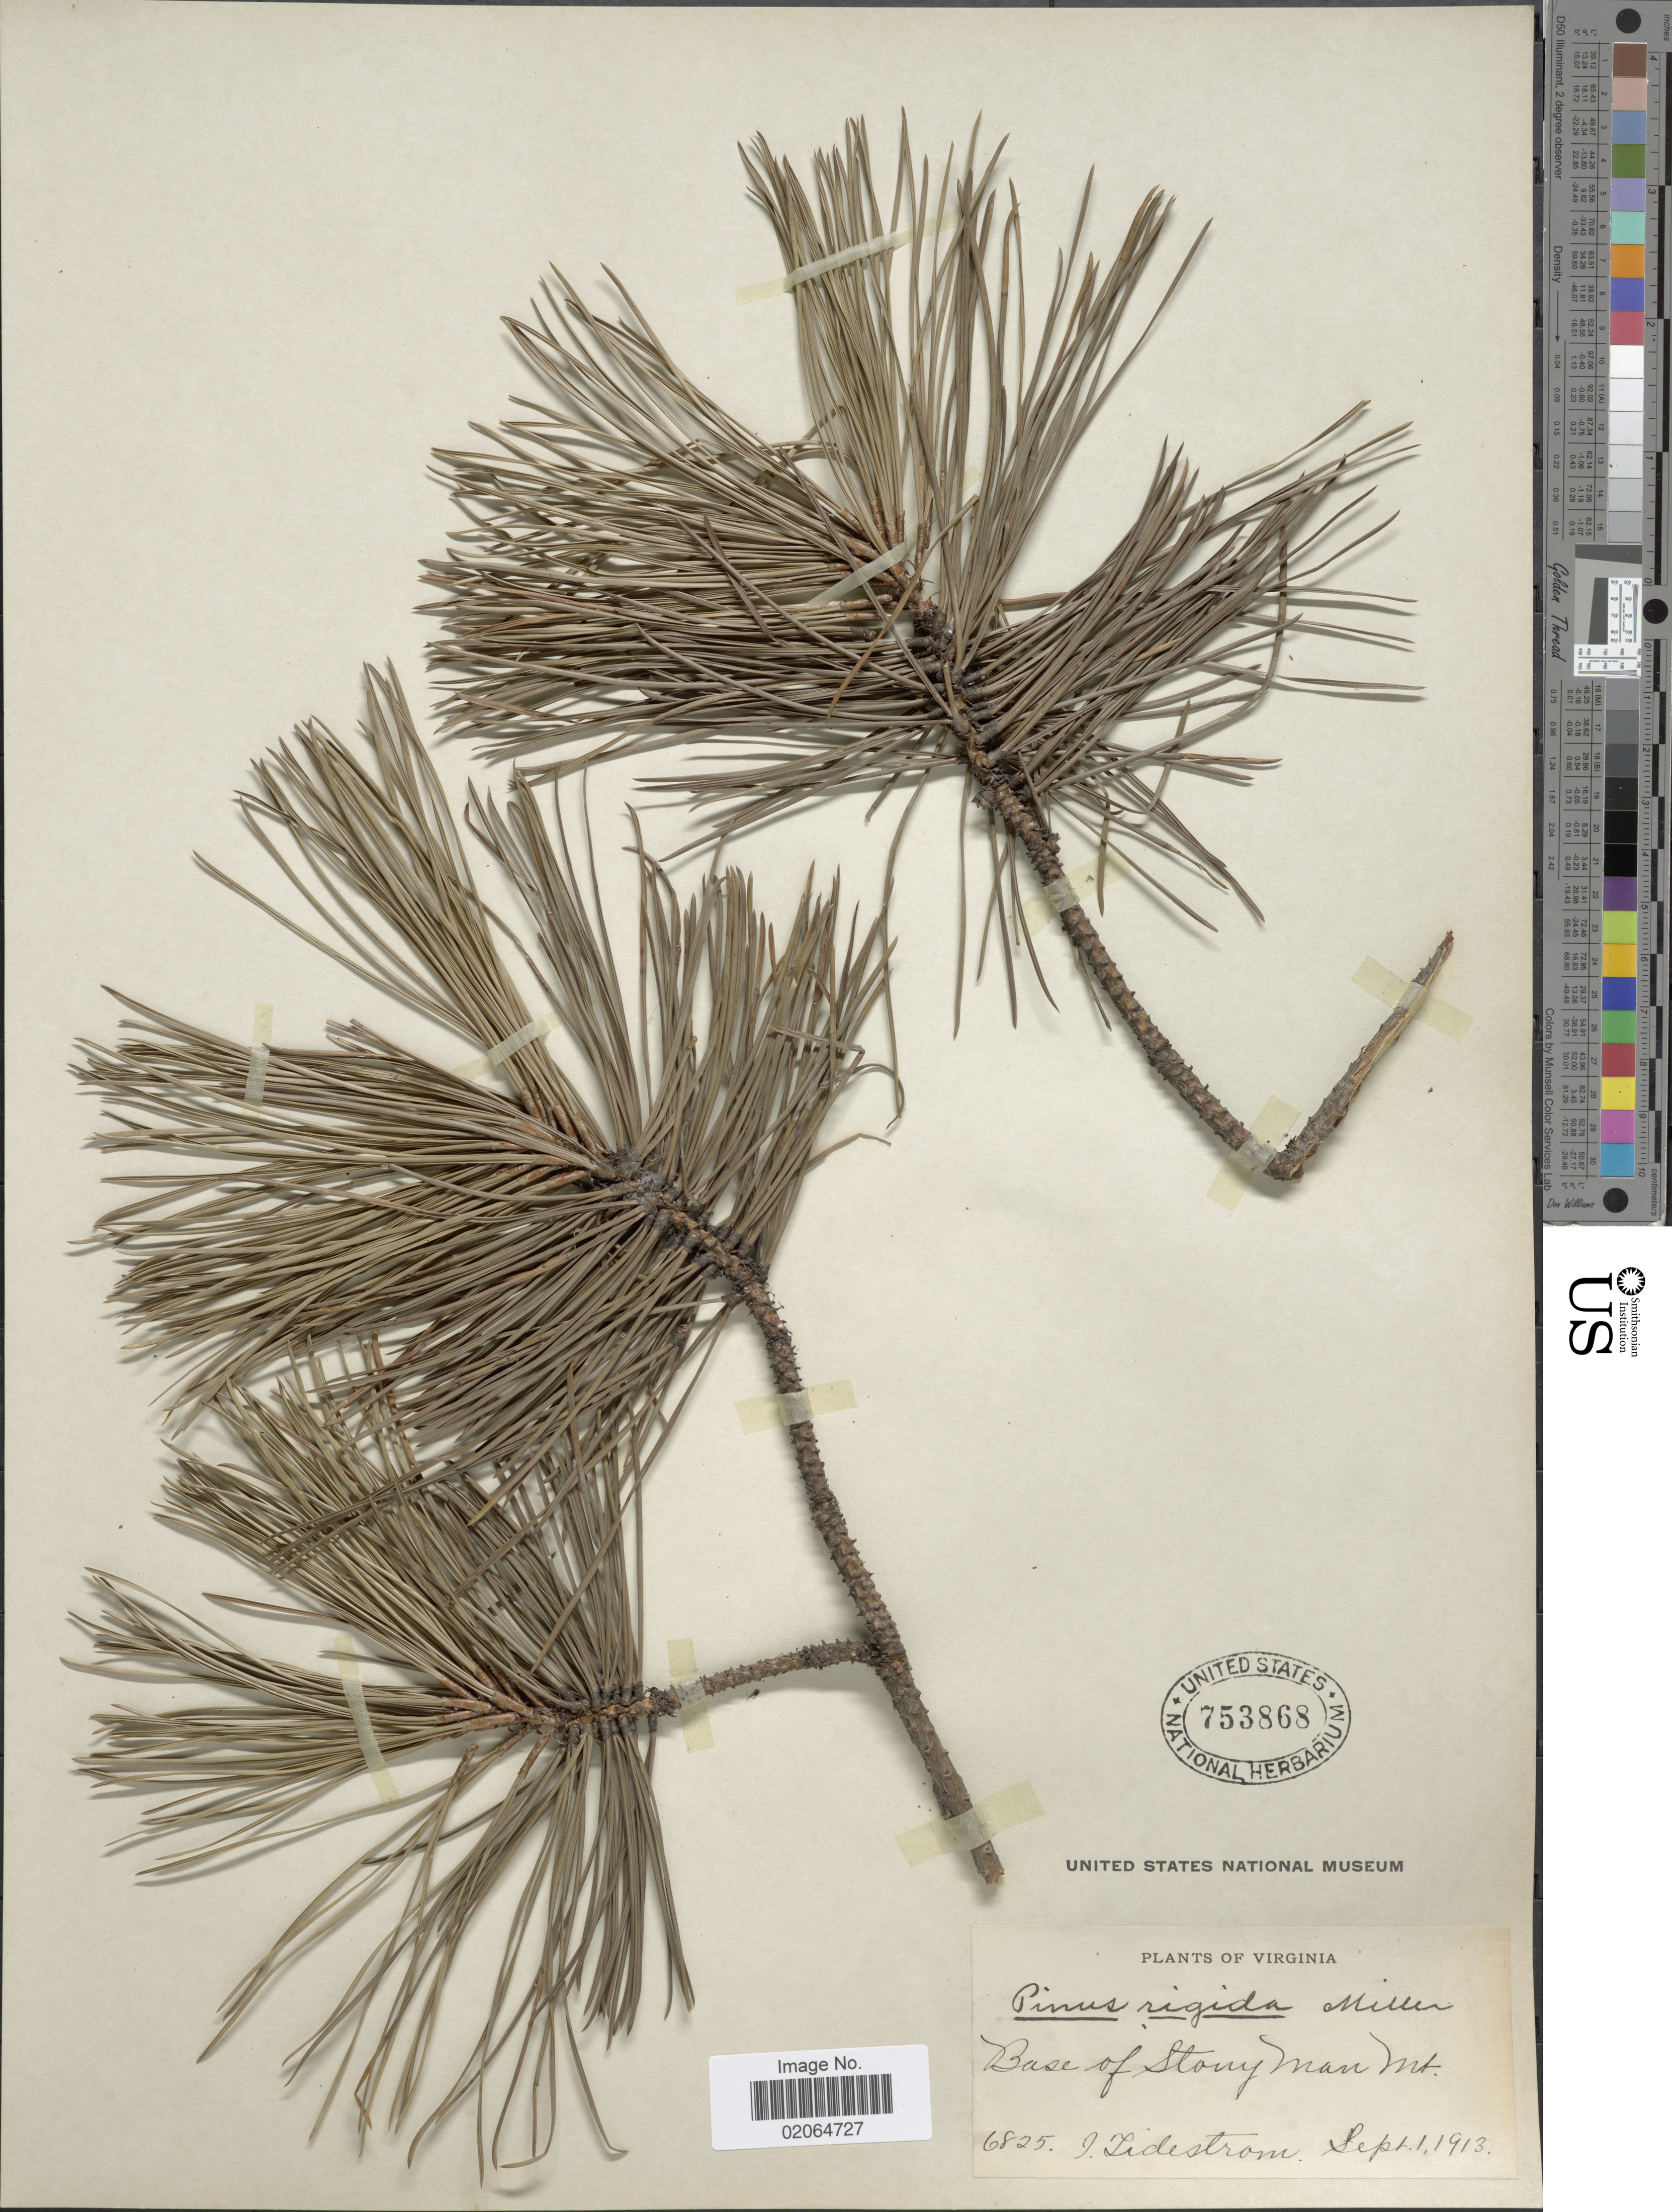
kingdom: Plantae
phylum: Tracheophyta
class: Pinopsida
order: Pinales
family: Pinaceae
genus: Pinus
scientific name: Pinus rigida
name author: Mill.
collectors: I. F. Tidestrom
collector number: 6825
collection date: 1913-09-01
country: United States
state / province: Virginia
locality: Base of Stony Man Mt.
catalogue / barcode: US 753868